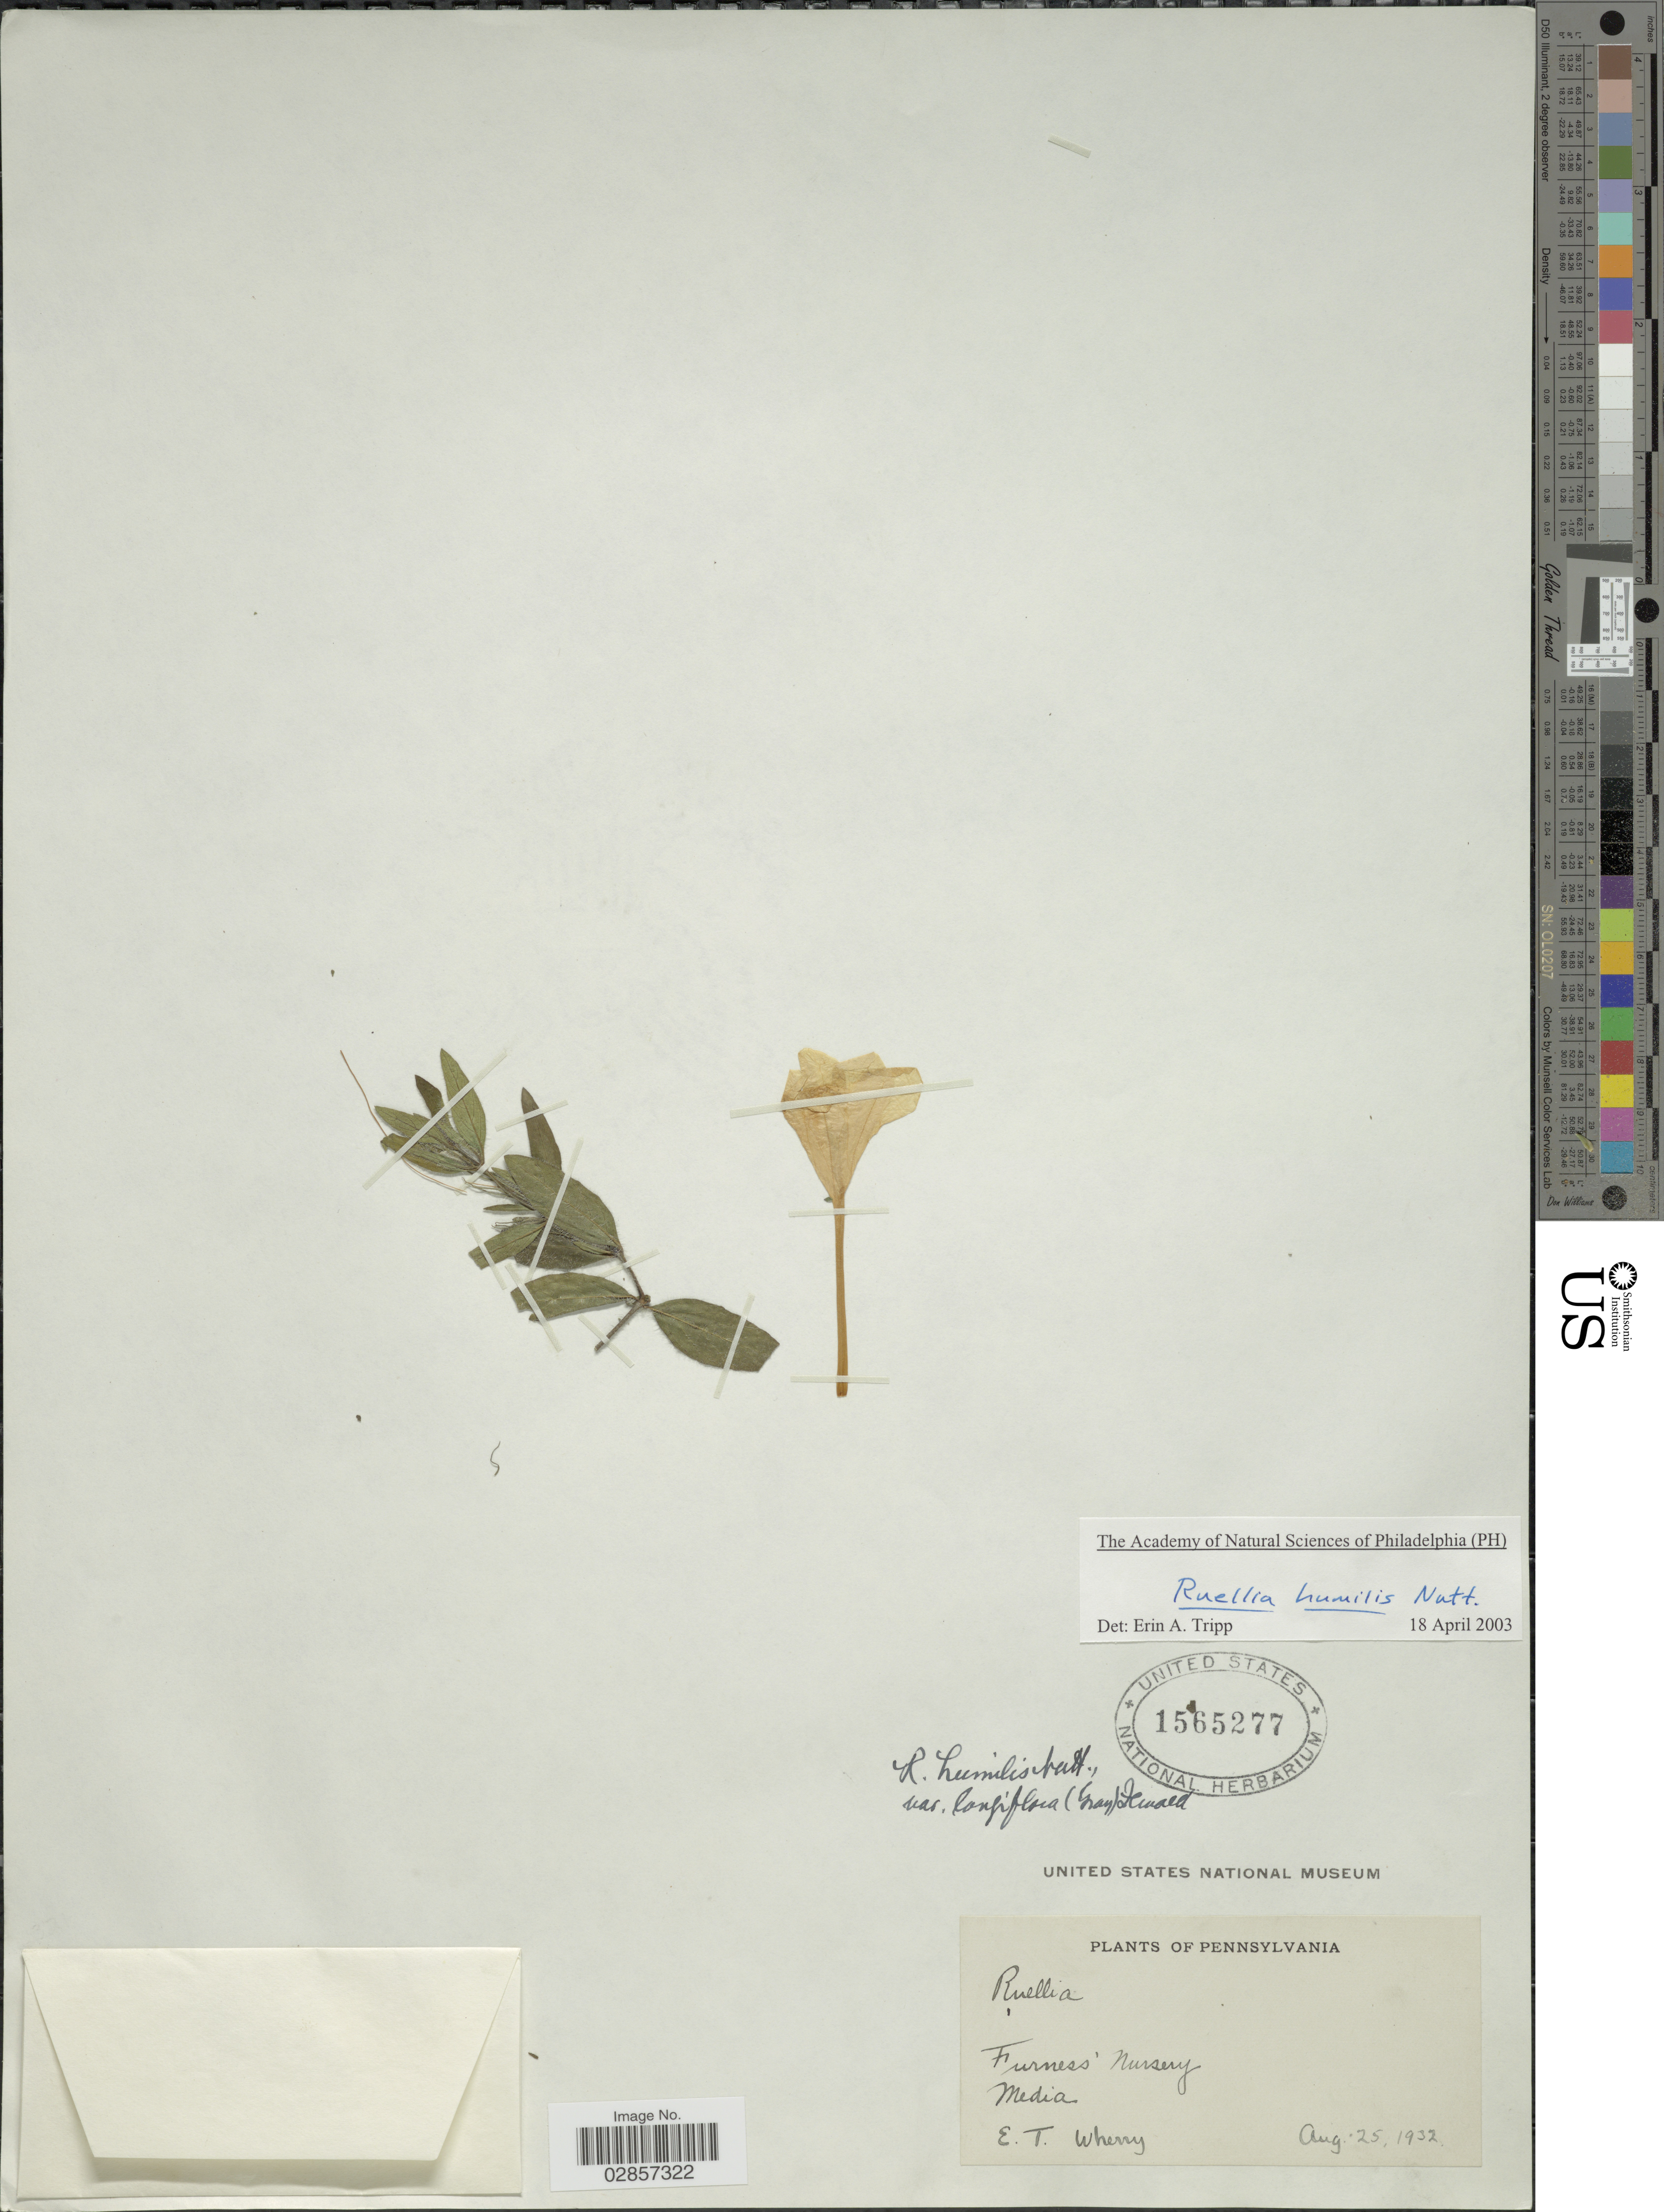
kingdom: Plantae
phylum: Tracheophyta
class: Magnoliopsida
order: Lamiales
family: Acanthaceae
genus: Ruellia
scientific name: Ruellia humilis var. longiflora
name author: (A. Gray) Fernald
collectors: E. T. Wherry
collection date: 1932-08-25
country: United States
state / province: Pennsylvania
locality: Furness Nursery, Media.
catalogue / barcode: US 1565277